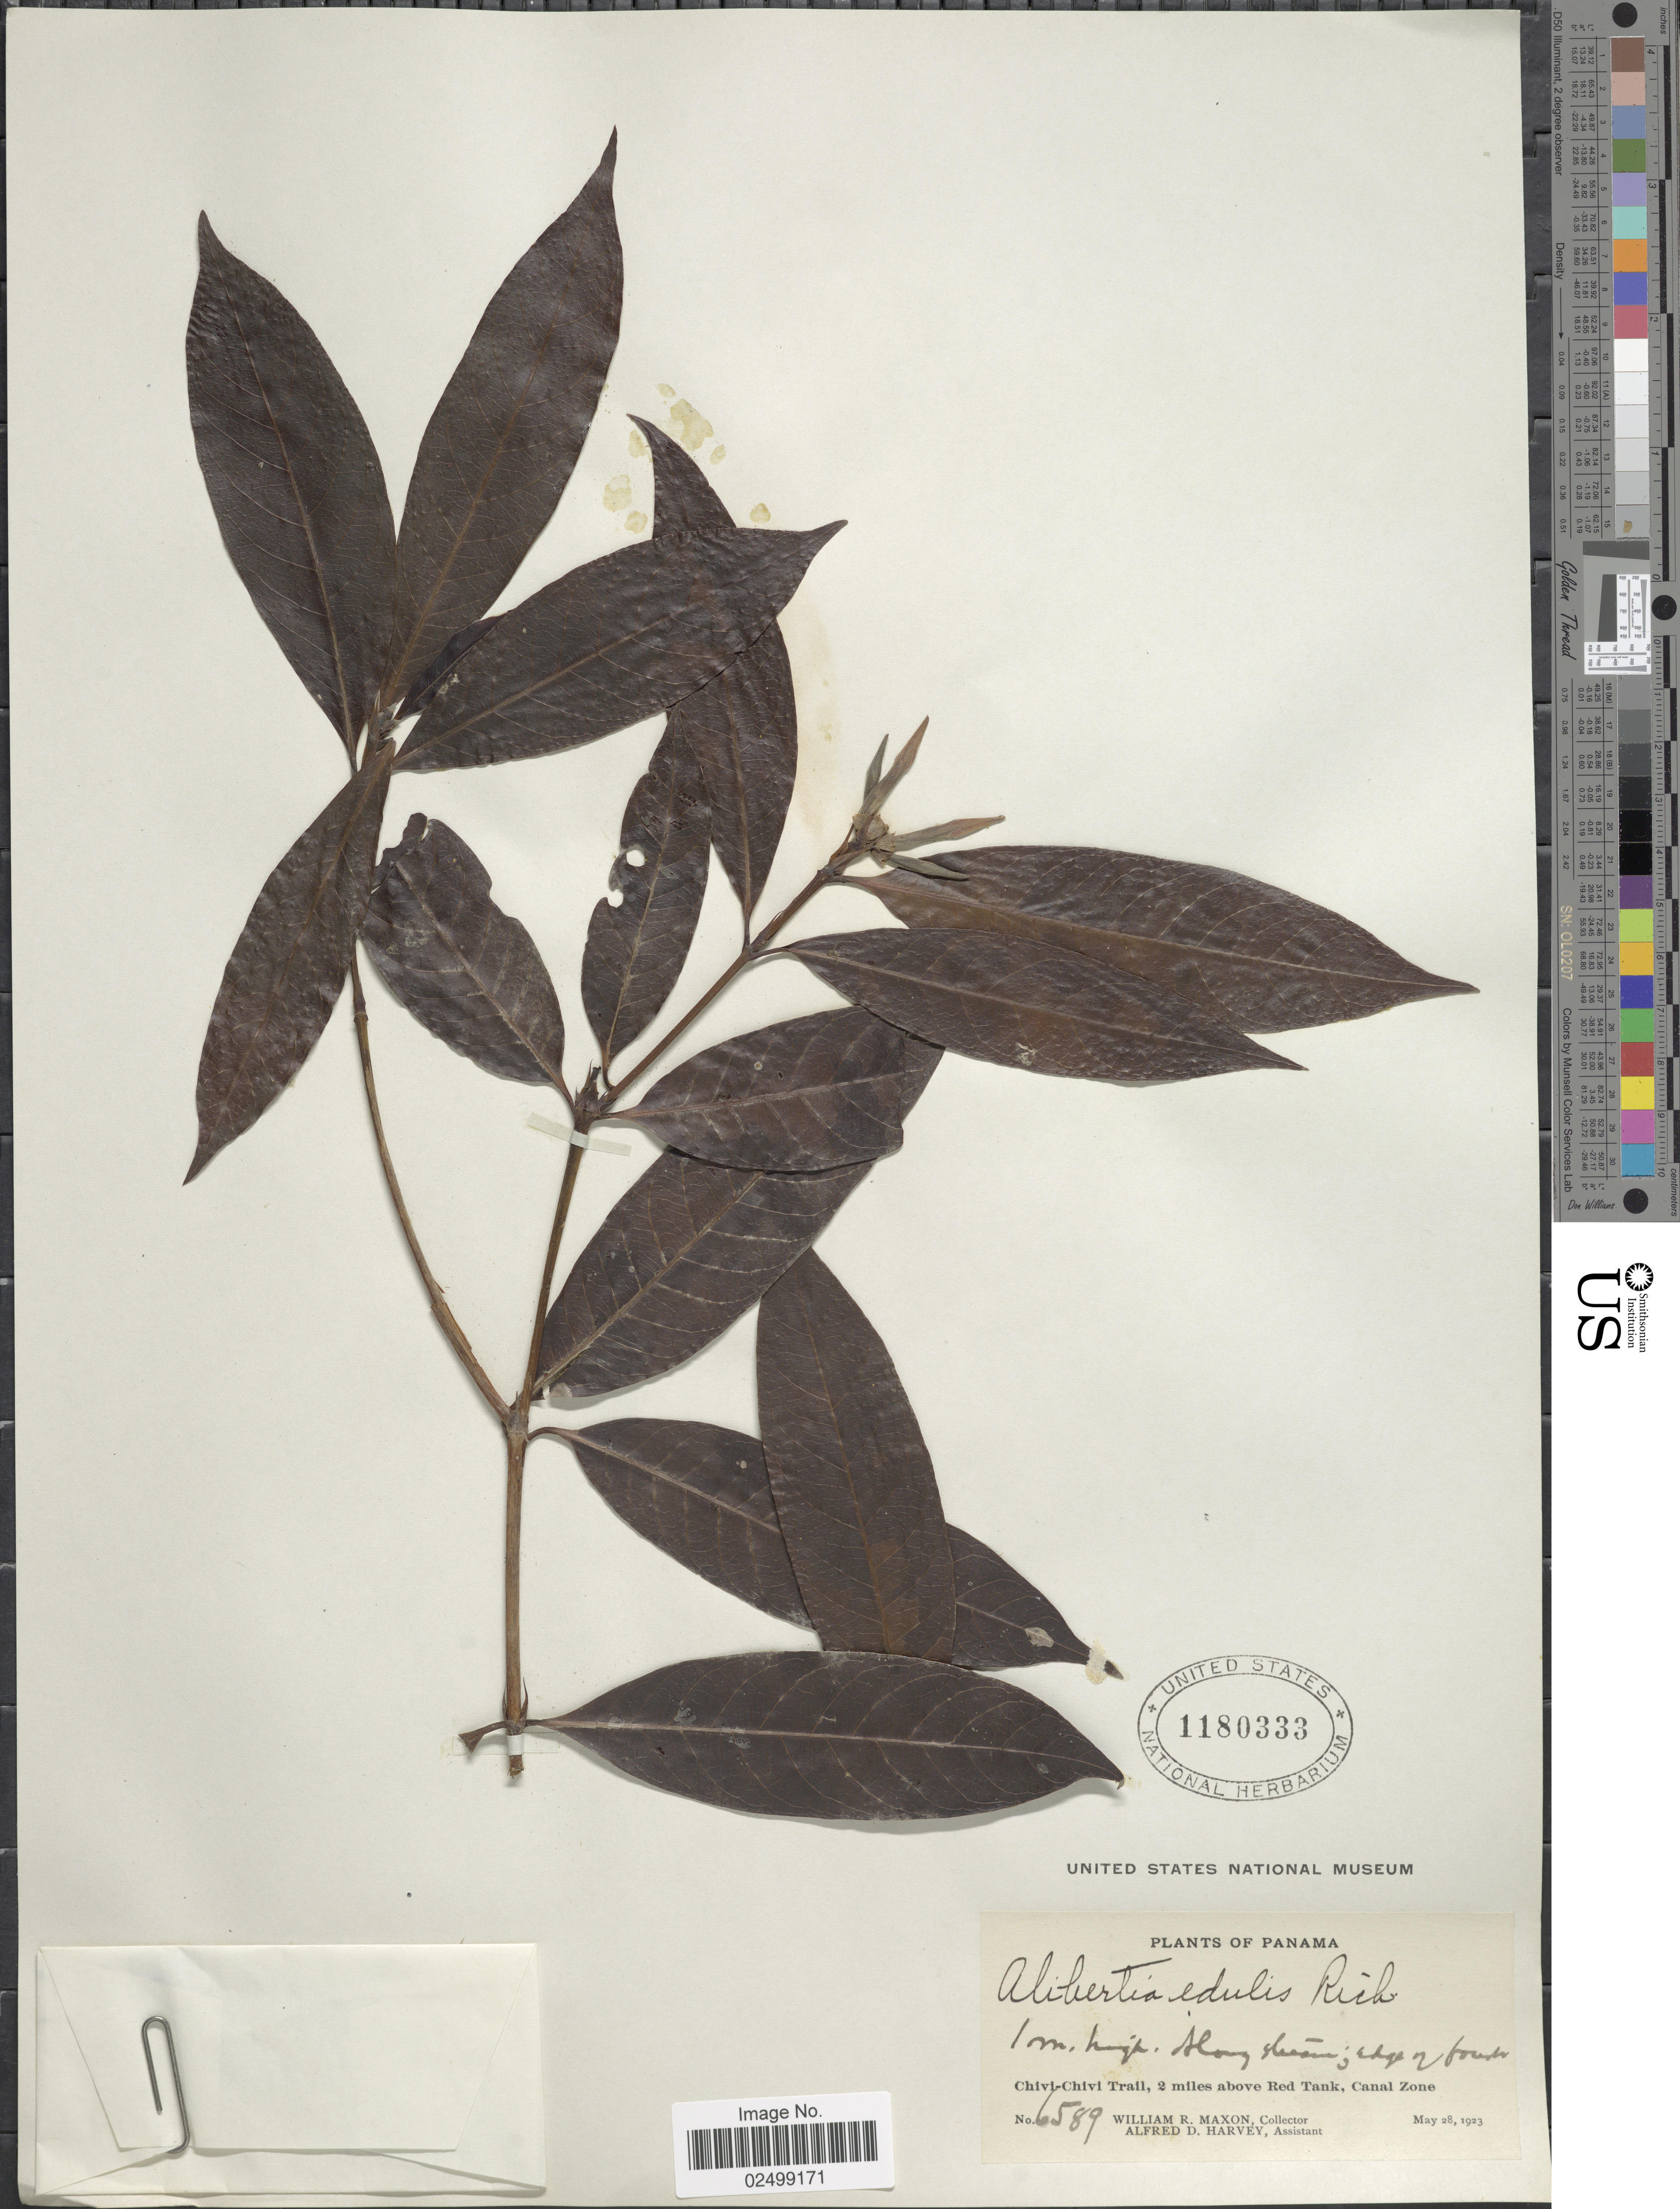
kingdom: Plantae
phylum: Tracheophyta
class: Magnoliopsida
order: Gentianales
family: Rubiaceae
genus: Alibertia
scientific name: Alibertia edulis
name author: (Rich.) A. Rich. ex DC.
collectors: W. R. Maxon & A. D. Harvey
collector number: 6589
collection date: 1923-05-28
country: Panama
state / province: Colón / Panamá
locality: Along stream, Chivi-Chivi Trail, 2 miles above Red Tank, Canal Zone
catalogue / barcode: US 1180333